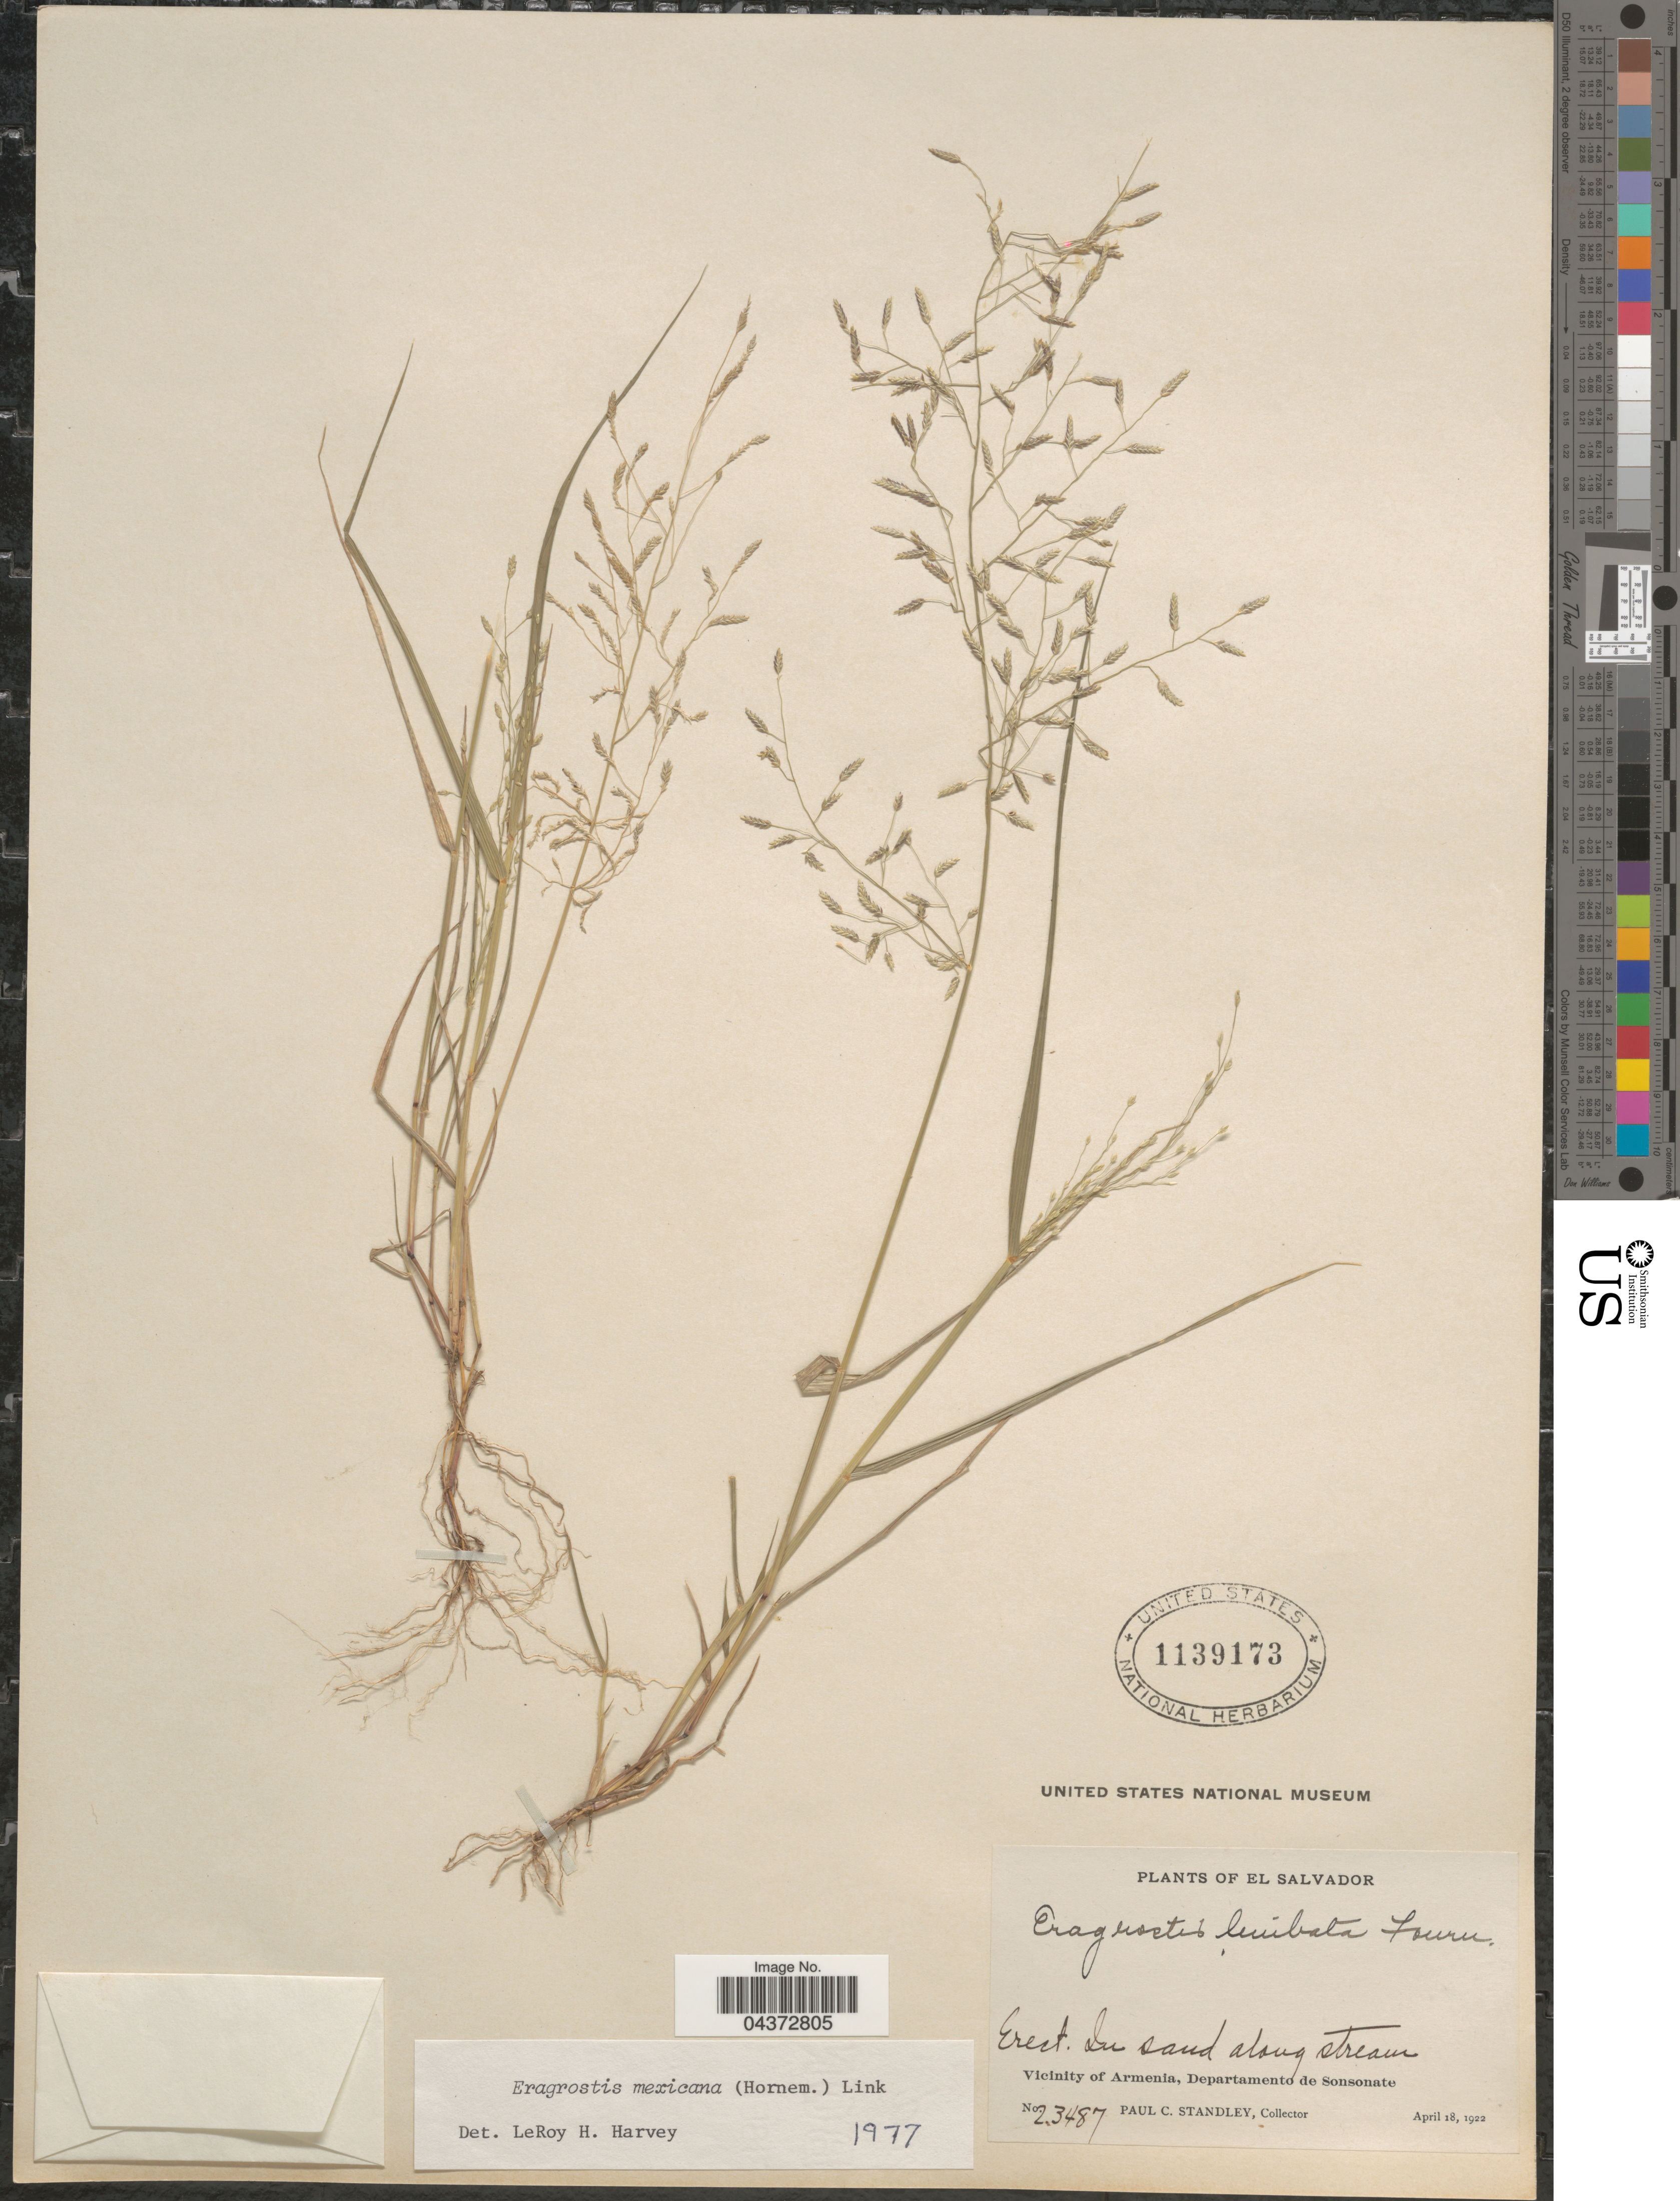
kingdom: Plantae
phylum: Tracheophyta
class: Liliopsida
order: Poales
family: Poaceae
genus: Eragrostis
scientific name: Eragrostis mexicana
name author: (Hornem.) Link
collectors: P. C. Standley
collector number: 23487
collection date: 1922-04-18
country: El Salvador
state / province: Sonsonate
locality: Vicinity of Armenia, Departamento de Sonsonate.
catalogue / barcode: US 1139173